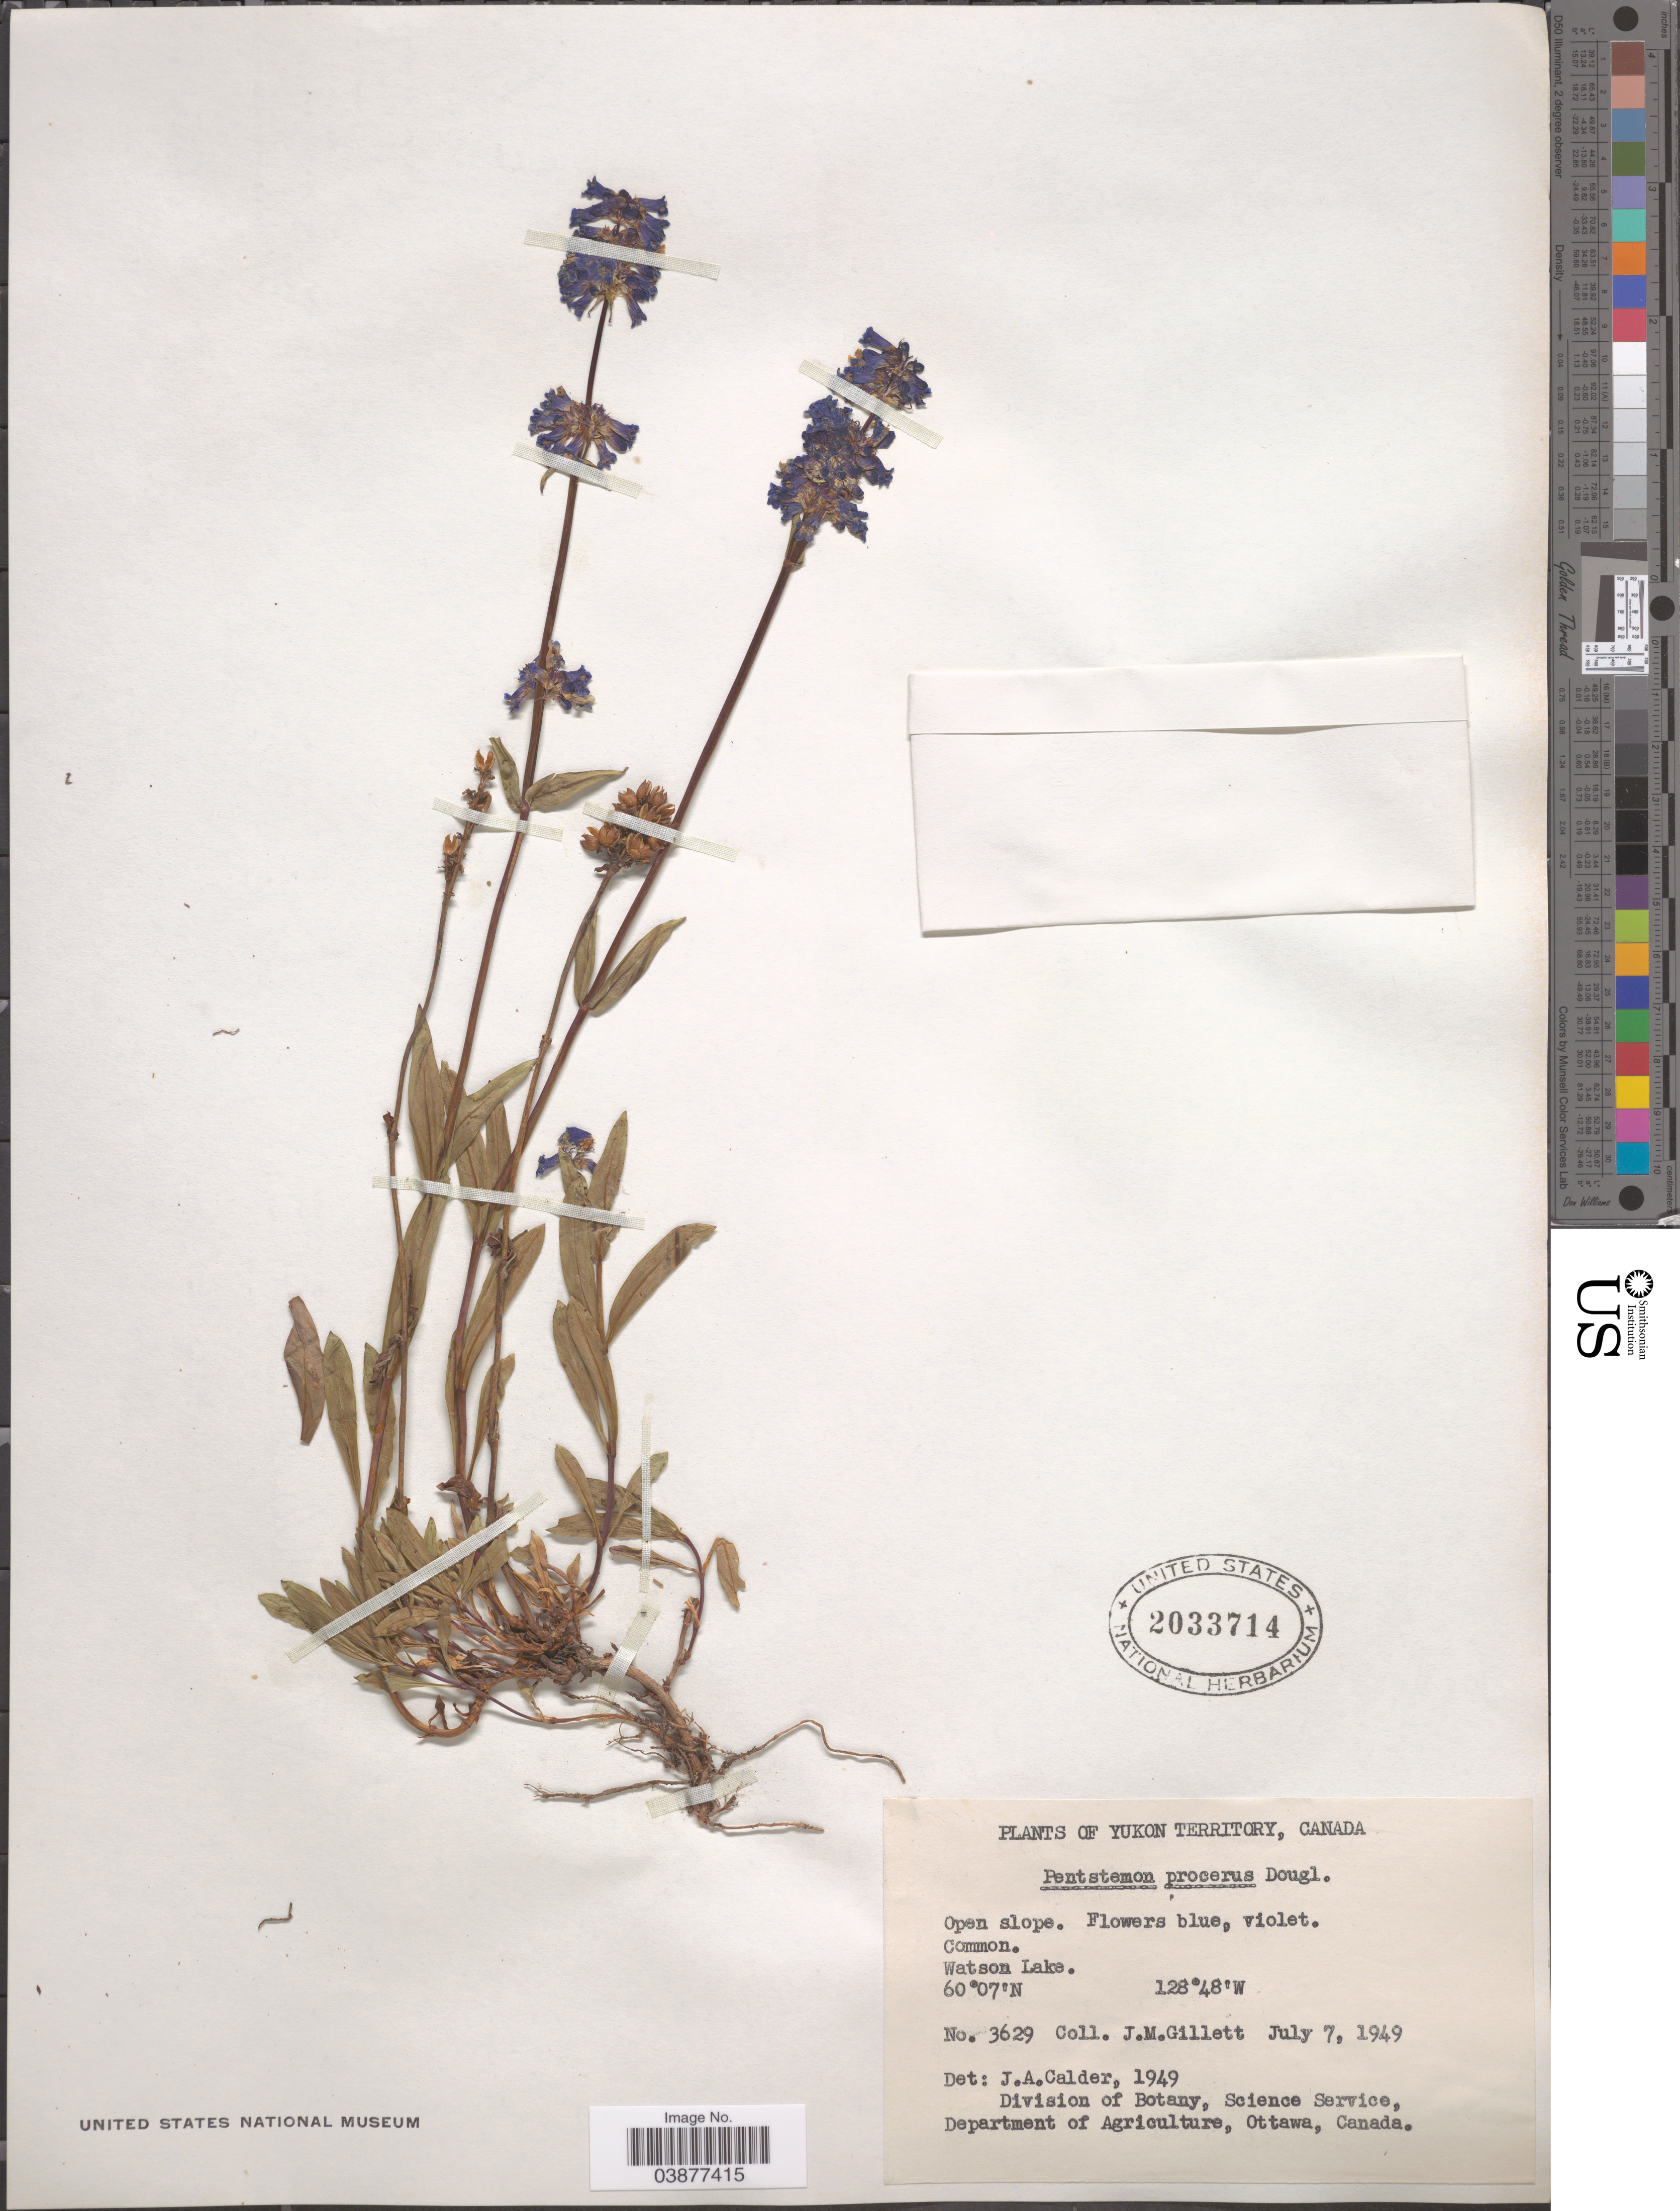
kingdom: Plantae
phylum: Tracheophyta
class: Magnoliopsida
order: Lamiales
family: Plantaginaceae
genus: Penstemon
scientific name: Penstemon procerus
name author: Douglas ex Graham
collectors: J. M. Gillett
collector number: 3629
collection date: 1949-07-07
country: Canada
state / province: Yukon Territory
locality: Watson Lake.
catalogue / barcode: US 2033714